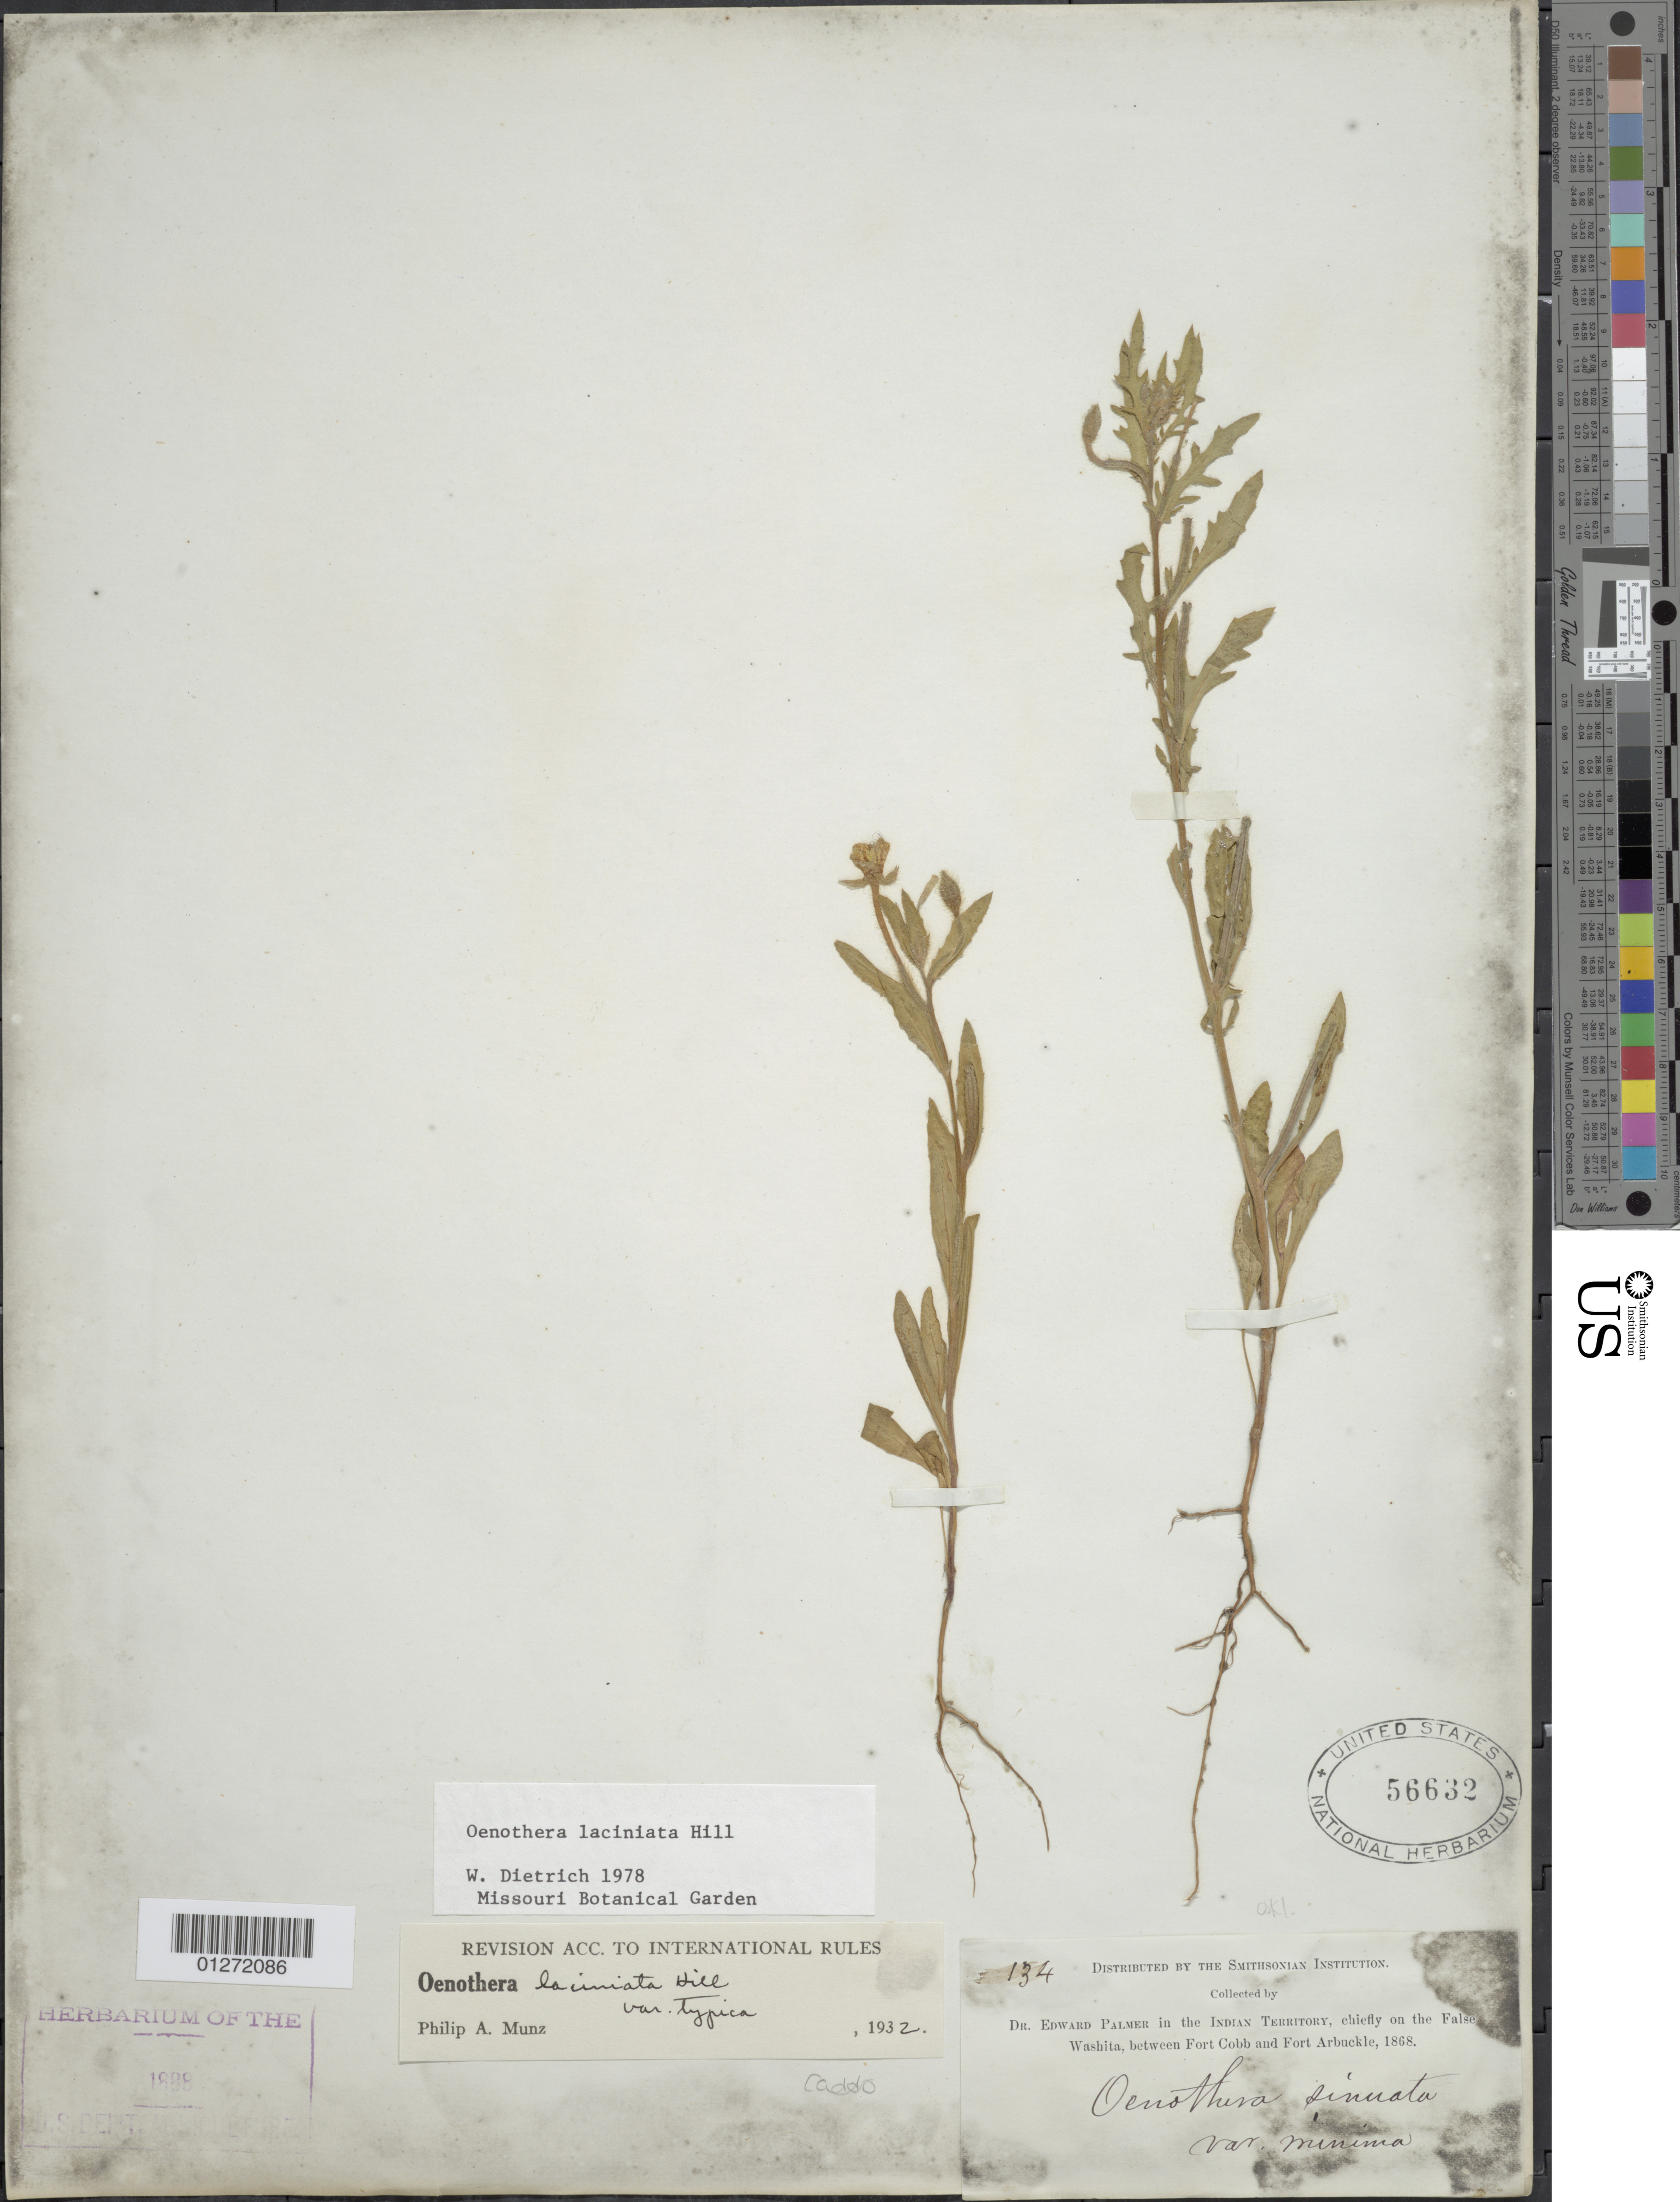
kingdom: Plantae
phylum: Tracheophyta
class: Magnoliopsida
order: Myrtales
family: Onagraceae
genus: Oenothera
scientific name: Oenothera laciniata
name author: Hill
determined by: Dietrich, W.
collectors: E. Palmer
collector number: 134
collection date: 1868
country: United States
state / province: Oklahoma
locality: Indian Territory, chiefly on the False Washita, between Fort Cobb and Fort Arbuckle.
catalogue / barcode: US 56632